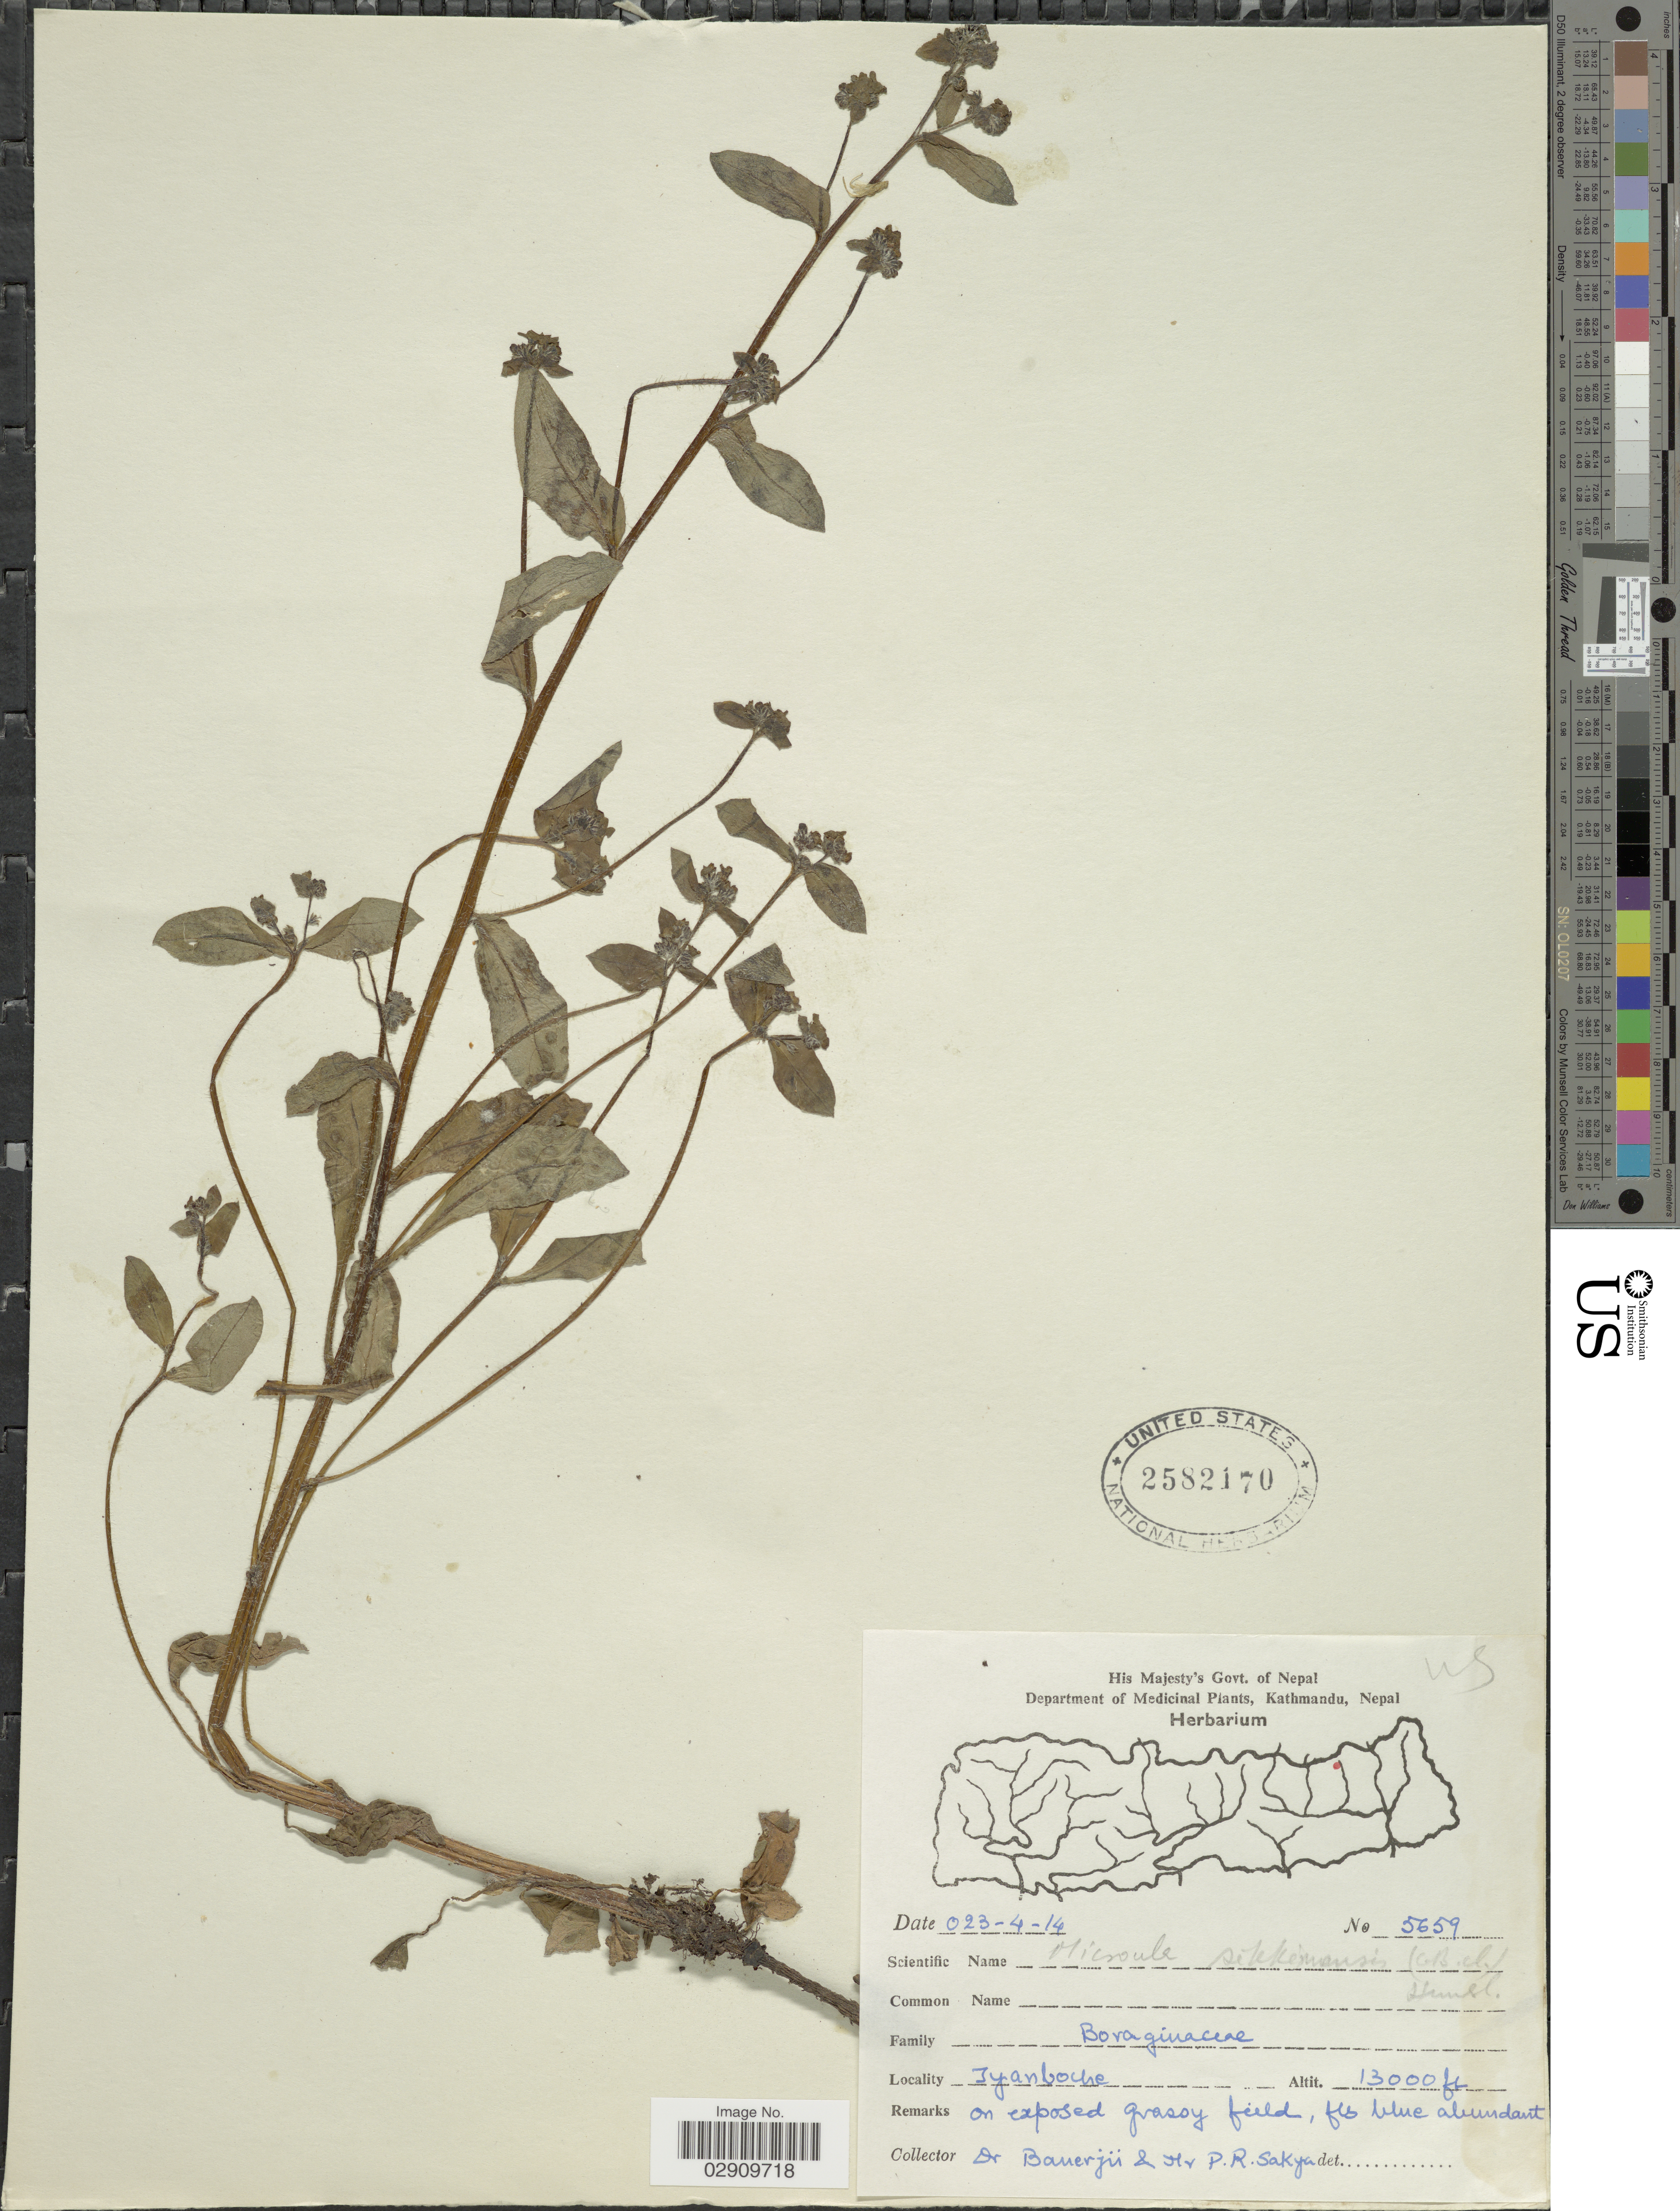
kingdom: Plantae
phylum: Tracheophyta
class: Magnoliopsida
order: Boraginales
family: Boraginaceae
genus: Microula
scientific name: Microula sikkimensis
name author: (C.B. Clarke) Hemsl.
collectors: -. Banerji & P. Sakya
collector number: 5659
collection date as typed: Transcribed d/m/y: 23/4/14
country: Nepal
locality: Tyanboche.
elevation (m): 3962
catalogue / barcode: US 2582170